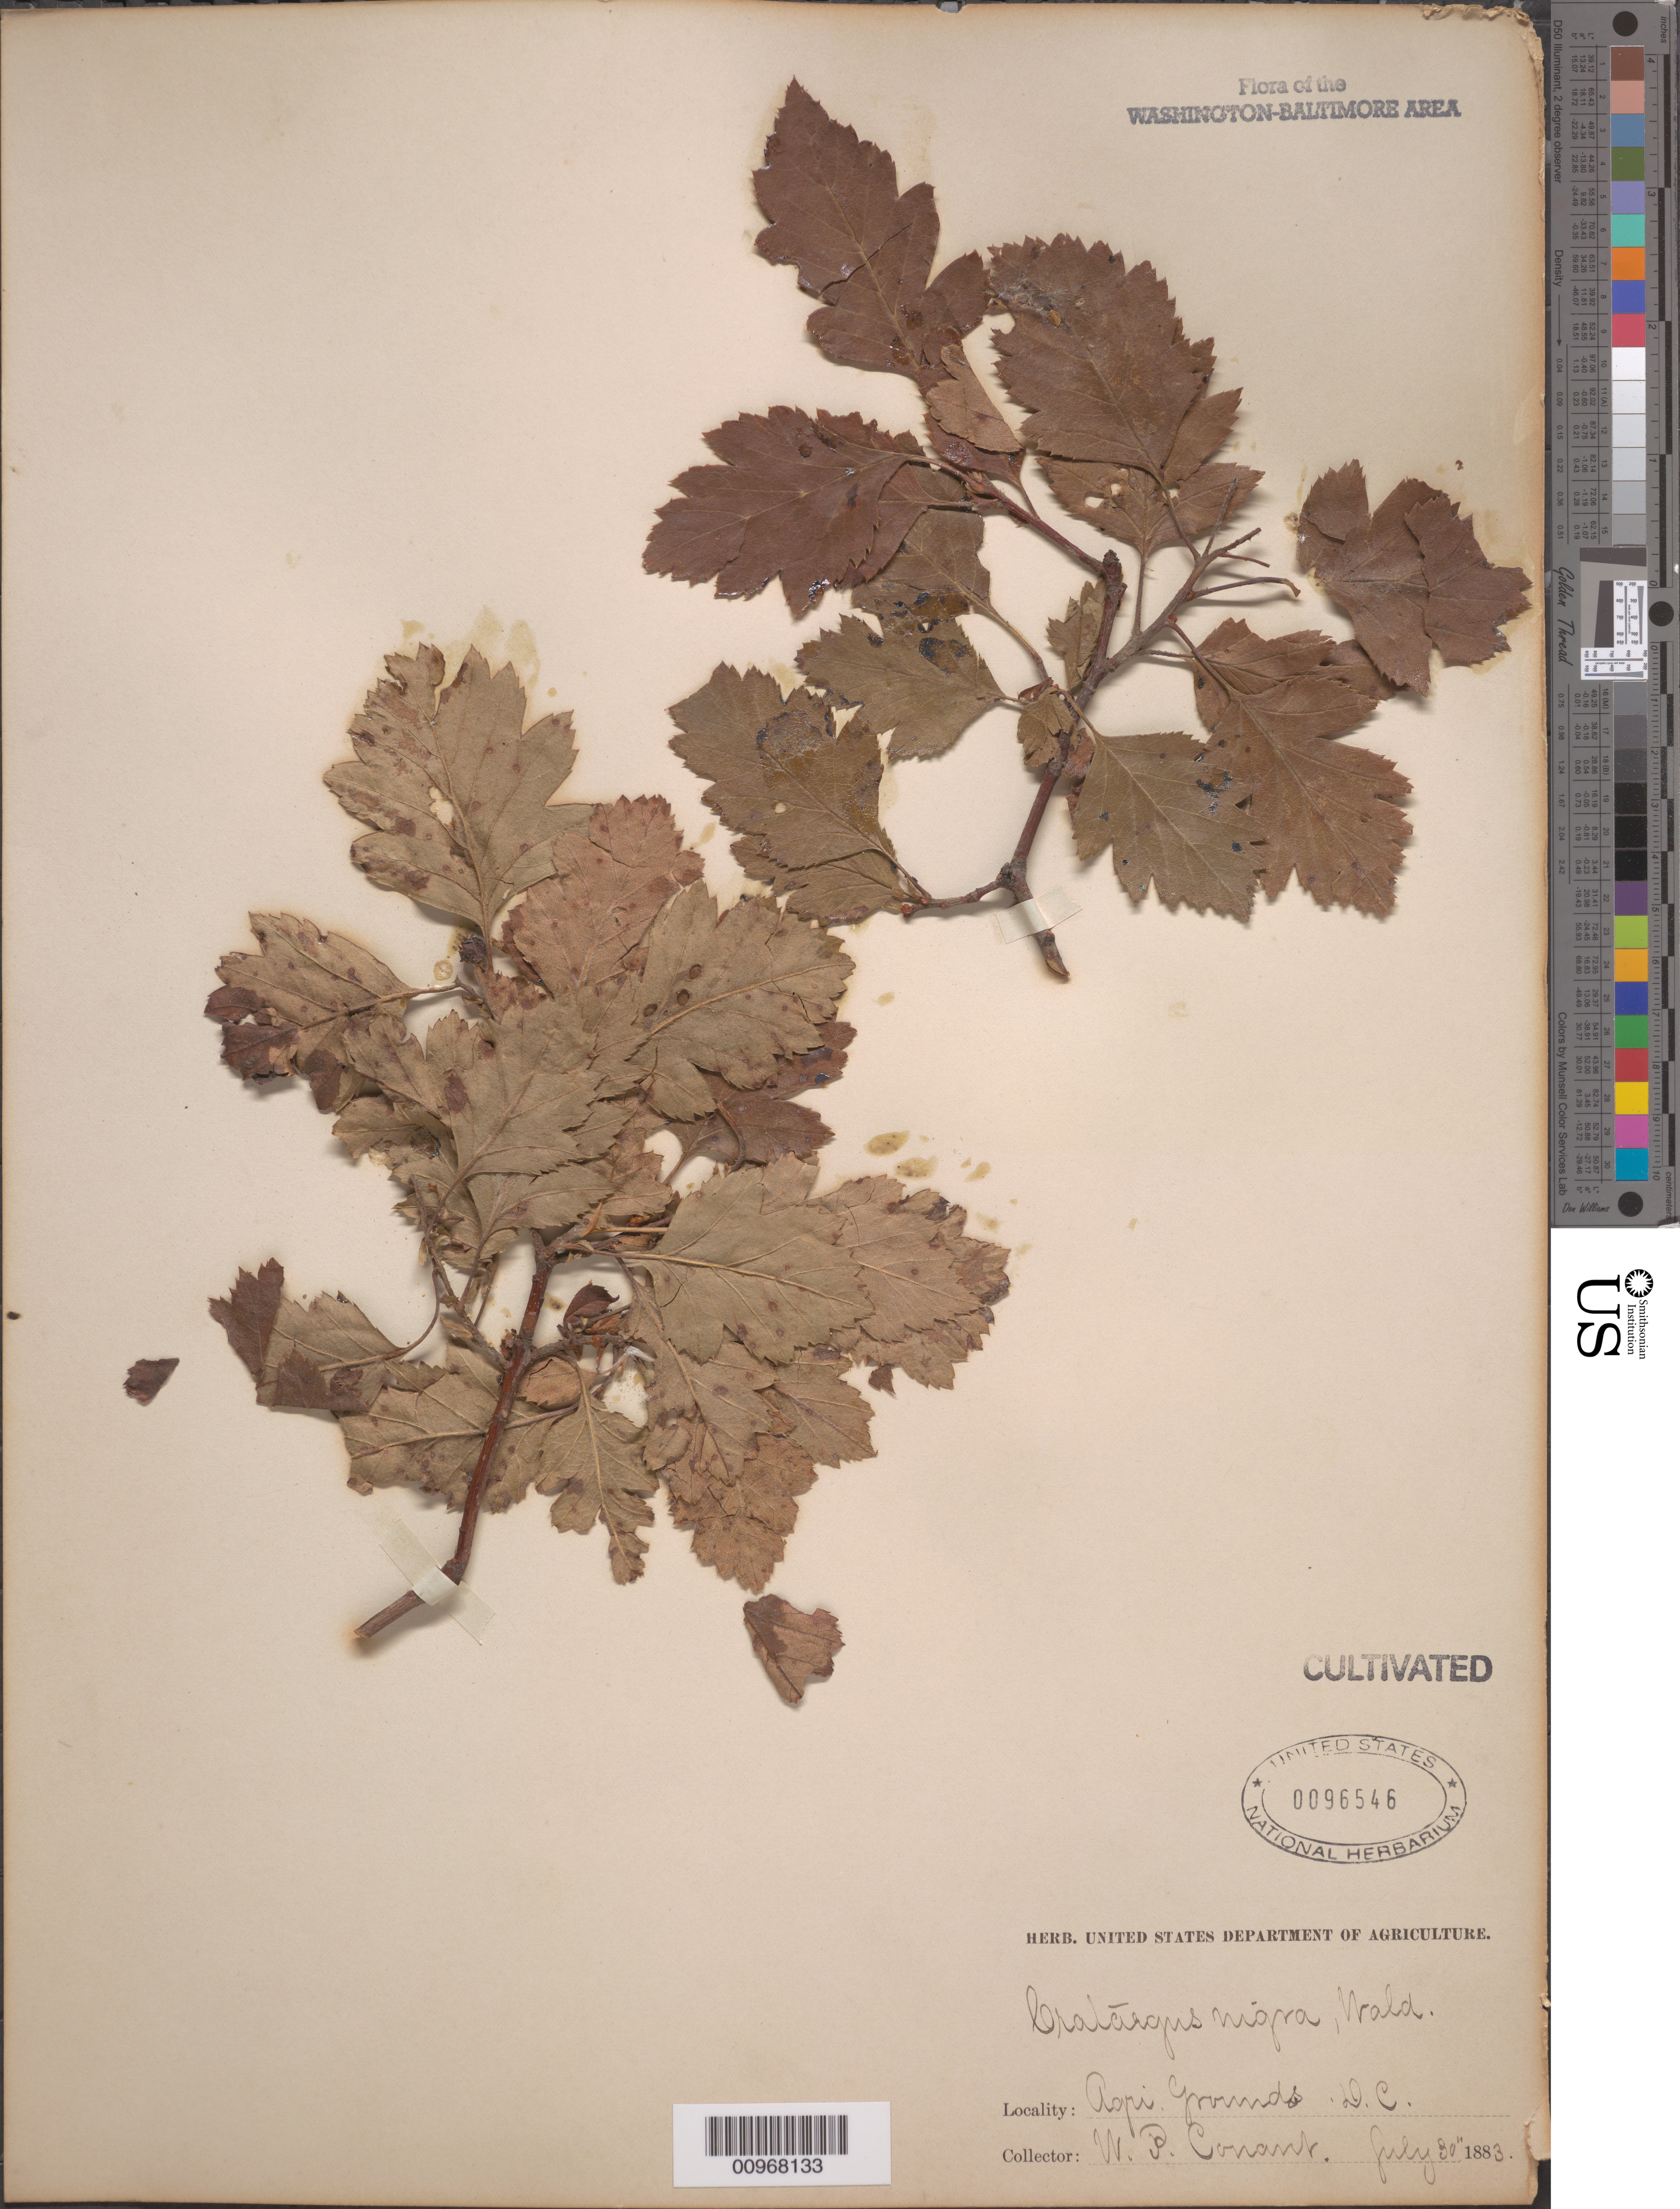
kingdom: Plantae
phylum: Tracheophyta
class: Magnoliopsida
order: Rosales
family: Rosaceae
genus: Crataegus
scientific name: Crataegus nigra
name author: Waldst. & Kit.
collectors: W. P. Conant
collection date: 1883-07-30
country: United States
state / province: District of Columbia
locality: Agri. Grounds. D.C.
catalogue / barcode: US 96546